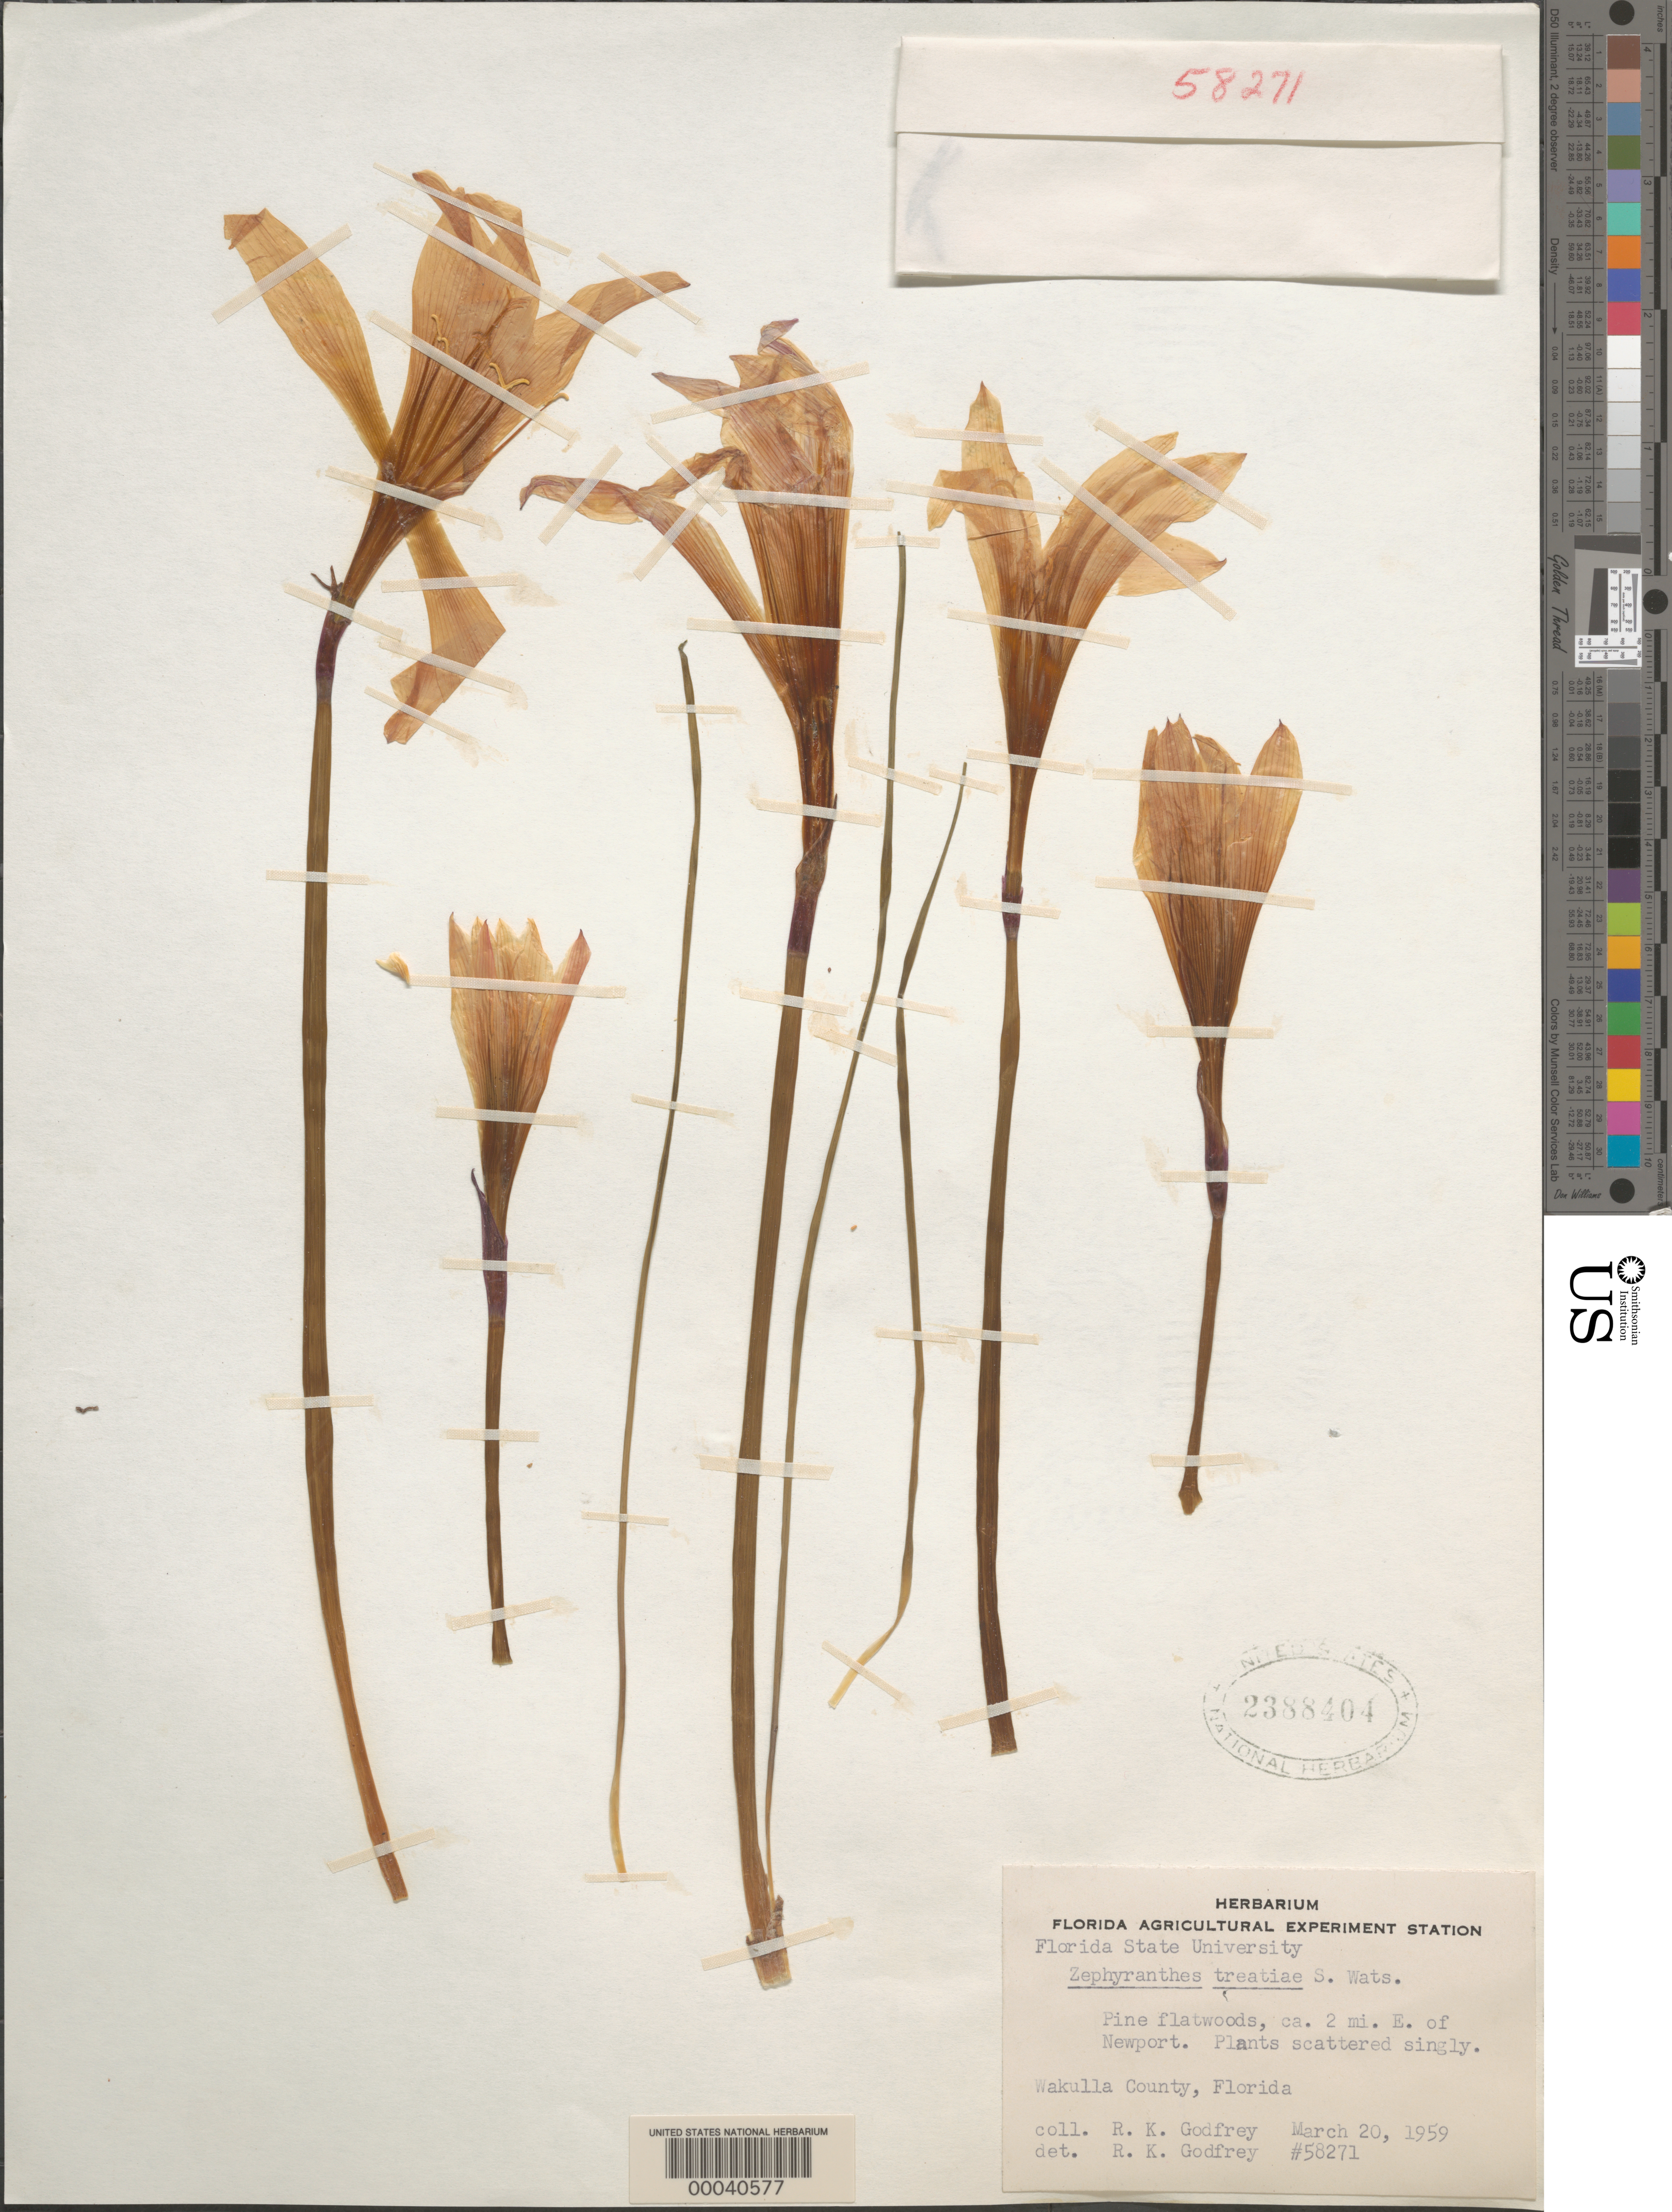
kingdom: Plantae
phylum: Tracheophyta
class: Liliopsida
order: Asparagales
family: Amaryllidaceae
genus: Zephyranthes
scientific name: Zephyranthes treatiae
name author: S. Watson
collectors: R. K. Godfrey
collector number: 58271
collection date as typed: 20 Mar 1959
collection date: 1959-03-20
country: United States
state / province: Florida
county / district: Wakulla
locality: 2 mi. e of newport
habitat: Pine flatwoods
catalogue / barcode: US 2388404